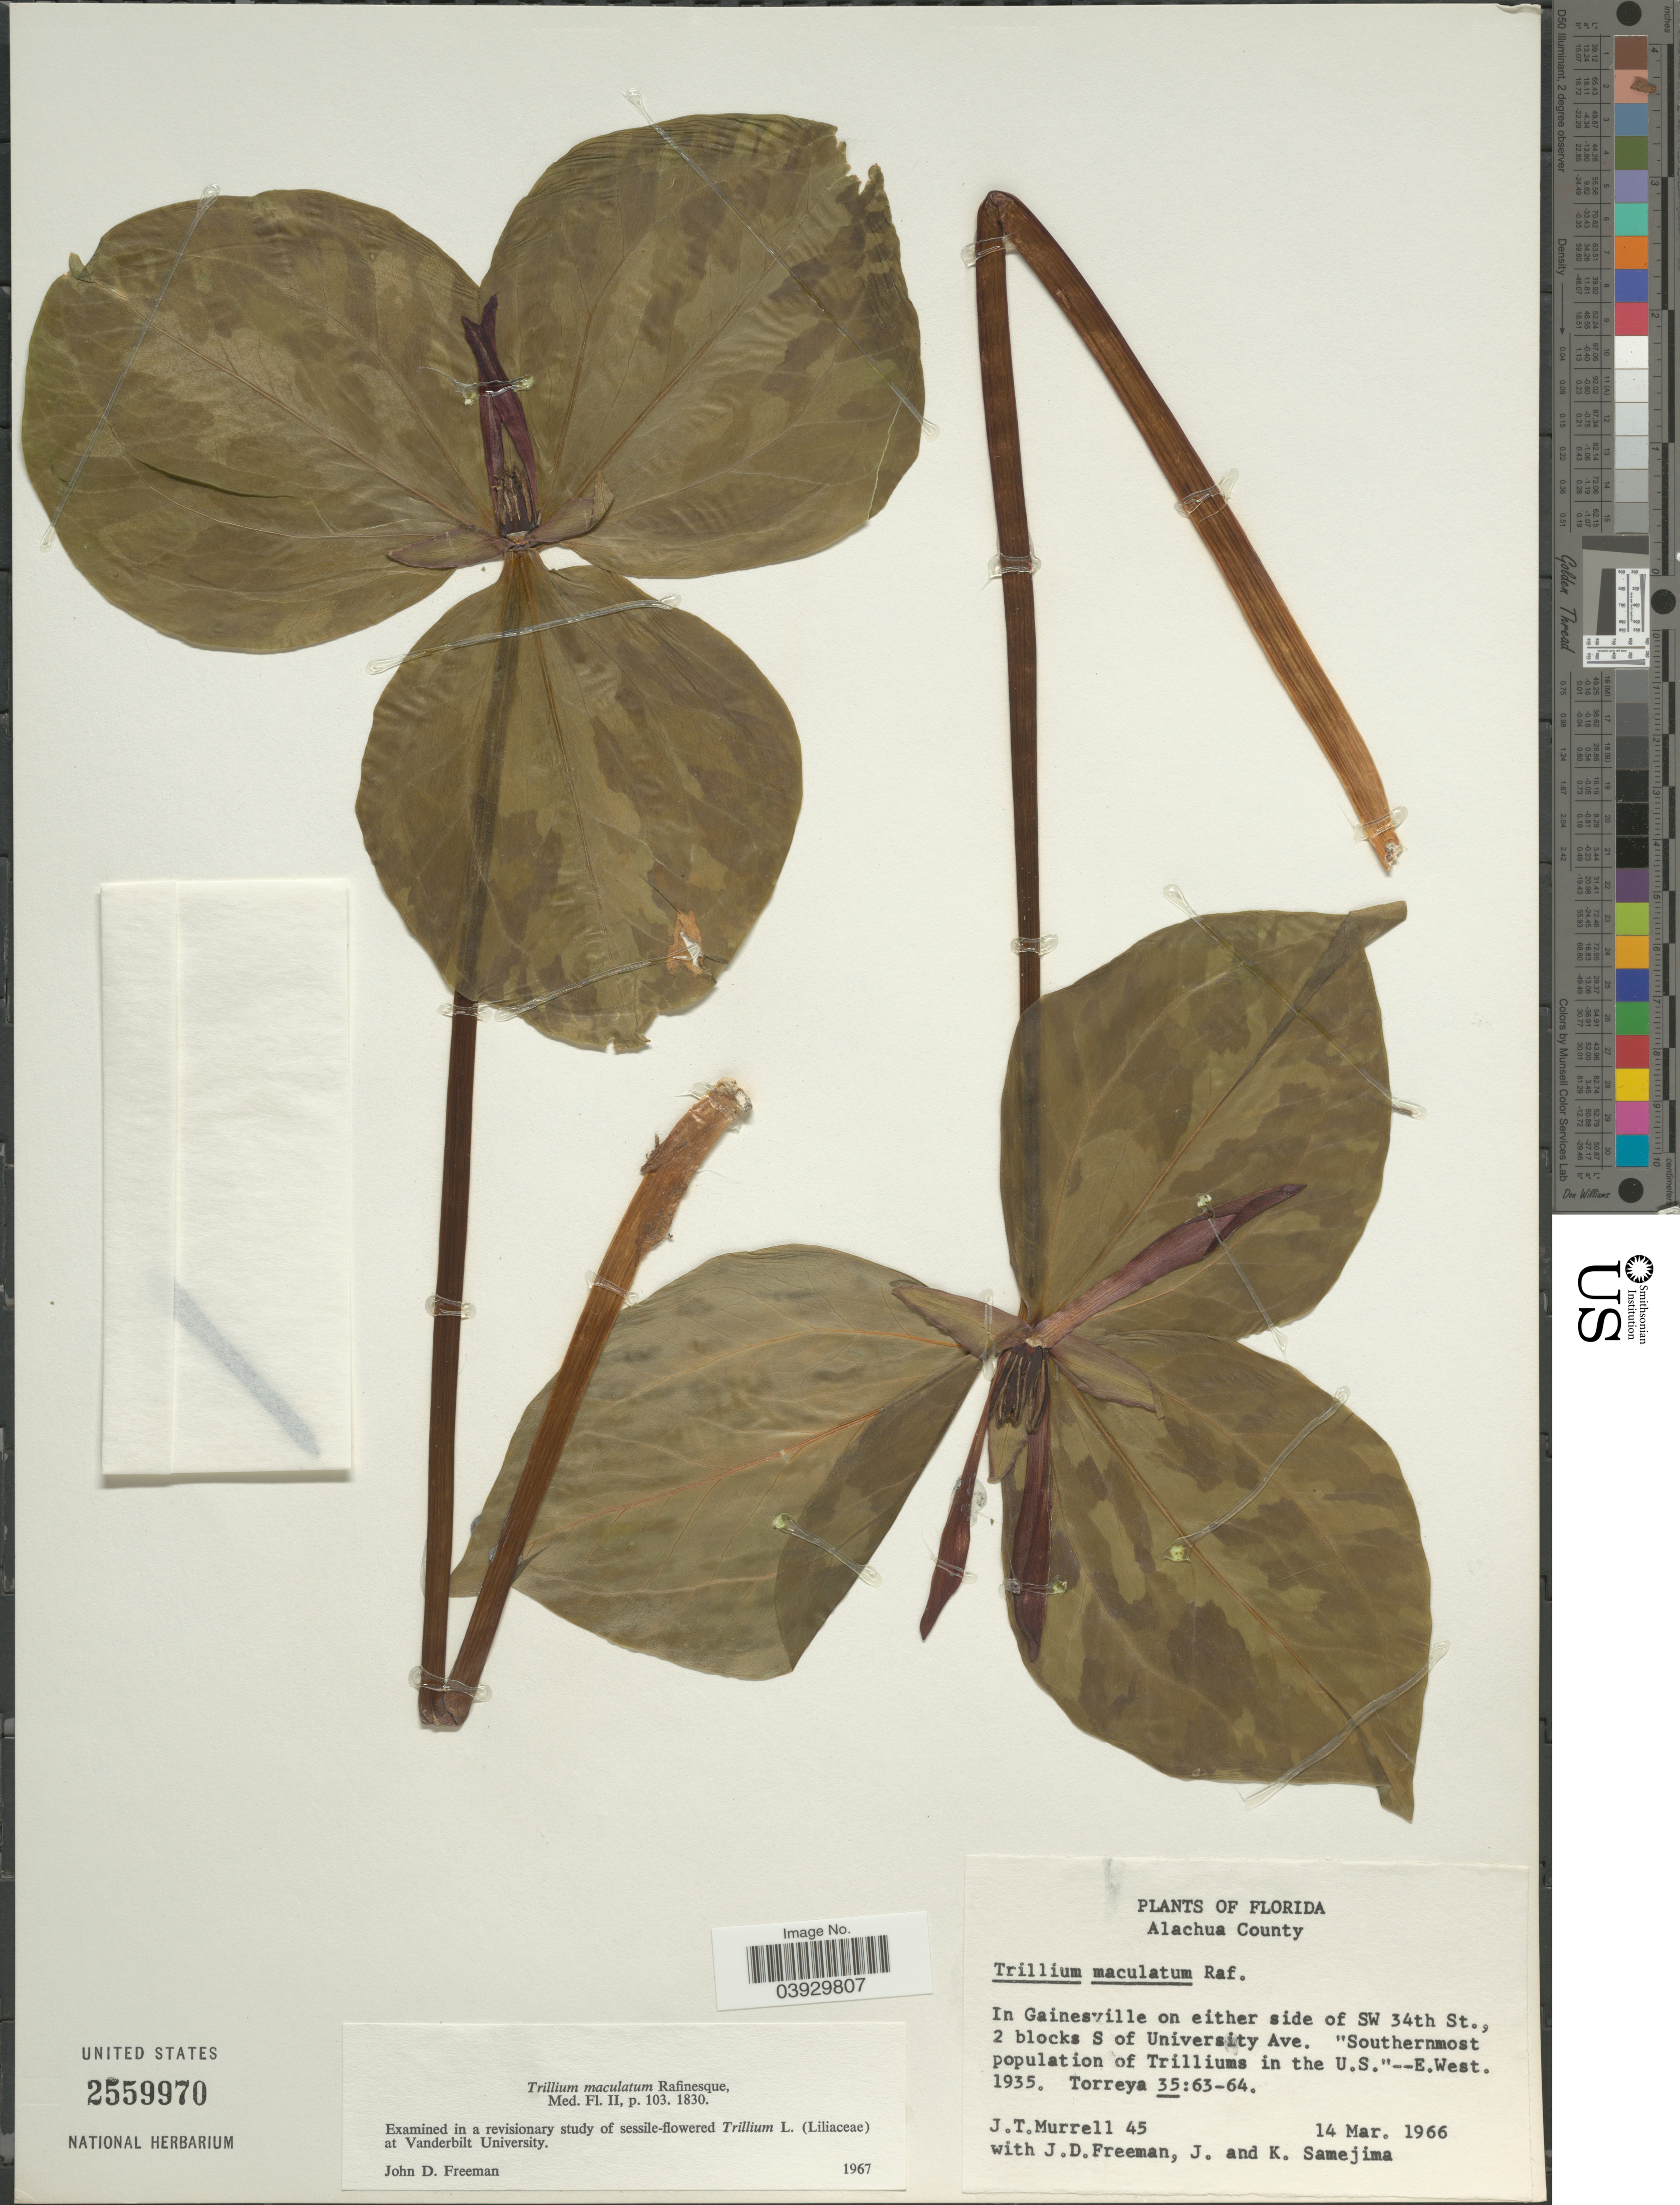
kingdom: Plantae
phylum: Tracheophyta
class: Liliopsida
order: Liliales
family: Melanthiaceae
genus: Trillium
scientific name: Trillium maculatum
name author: Raf.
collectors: J. Murrell, J. Freeman, J. Samejima & K. Samejima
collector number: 45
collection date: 1966-03-14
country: United States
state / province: Florida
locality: Alachua County. In Gainesville on either side of SW 34th St., 2 blocks S of University Ave. Southernmost population of Trilliums in the U.S. E. West.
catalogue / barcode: US 2559970